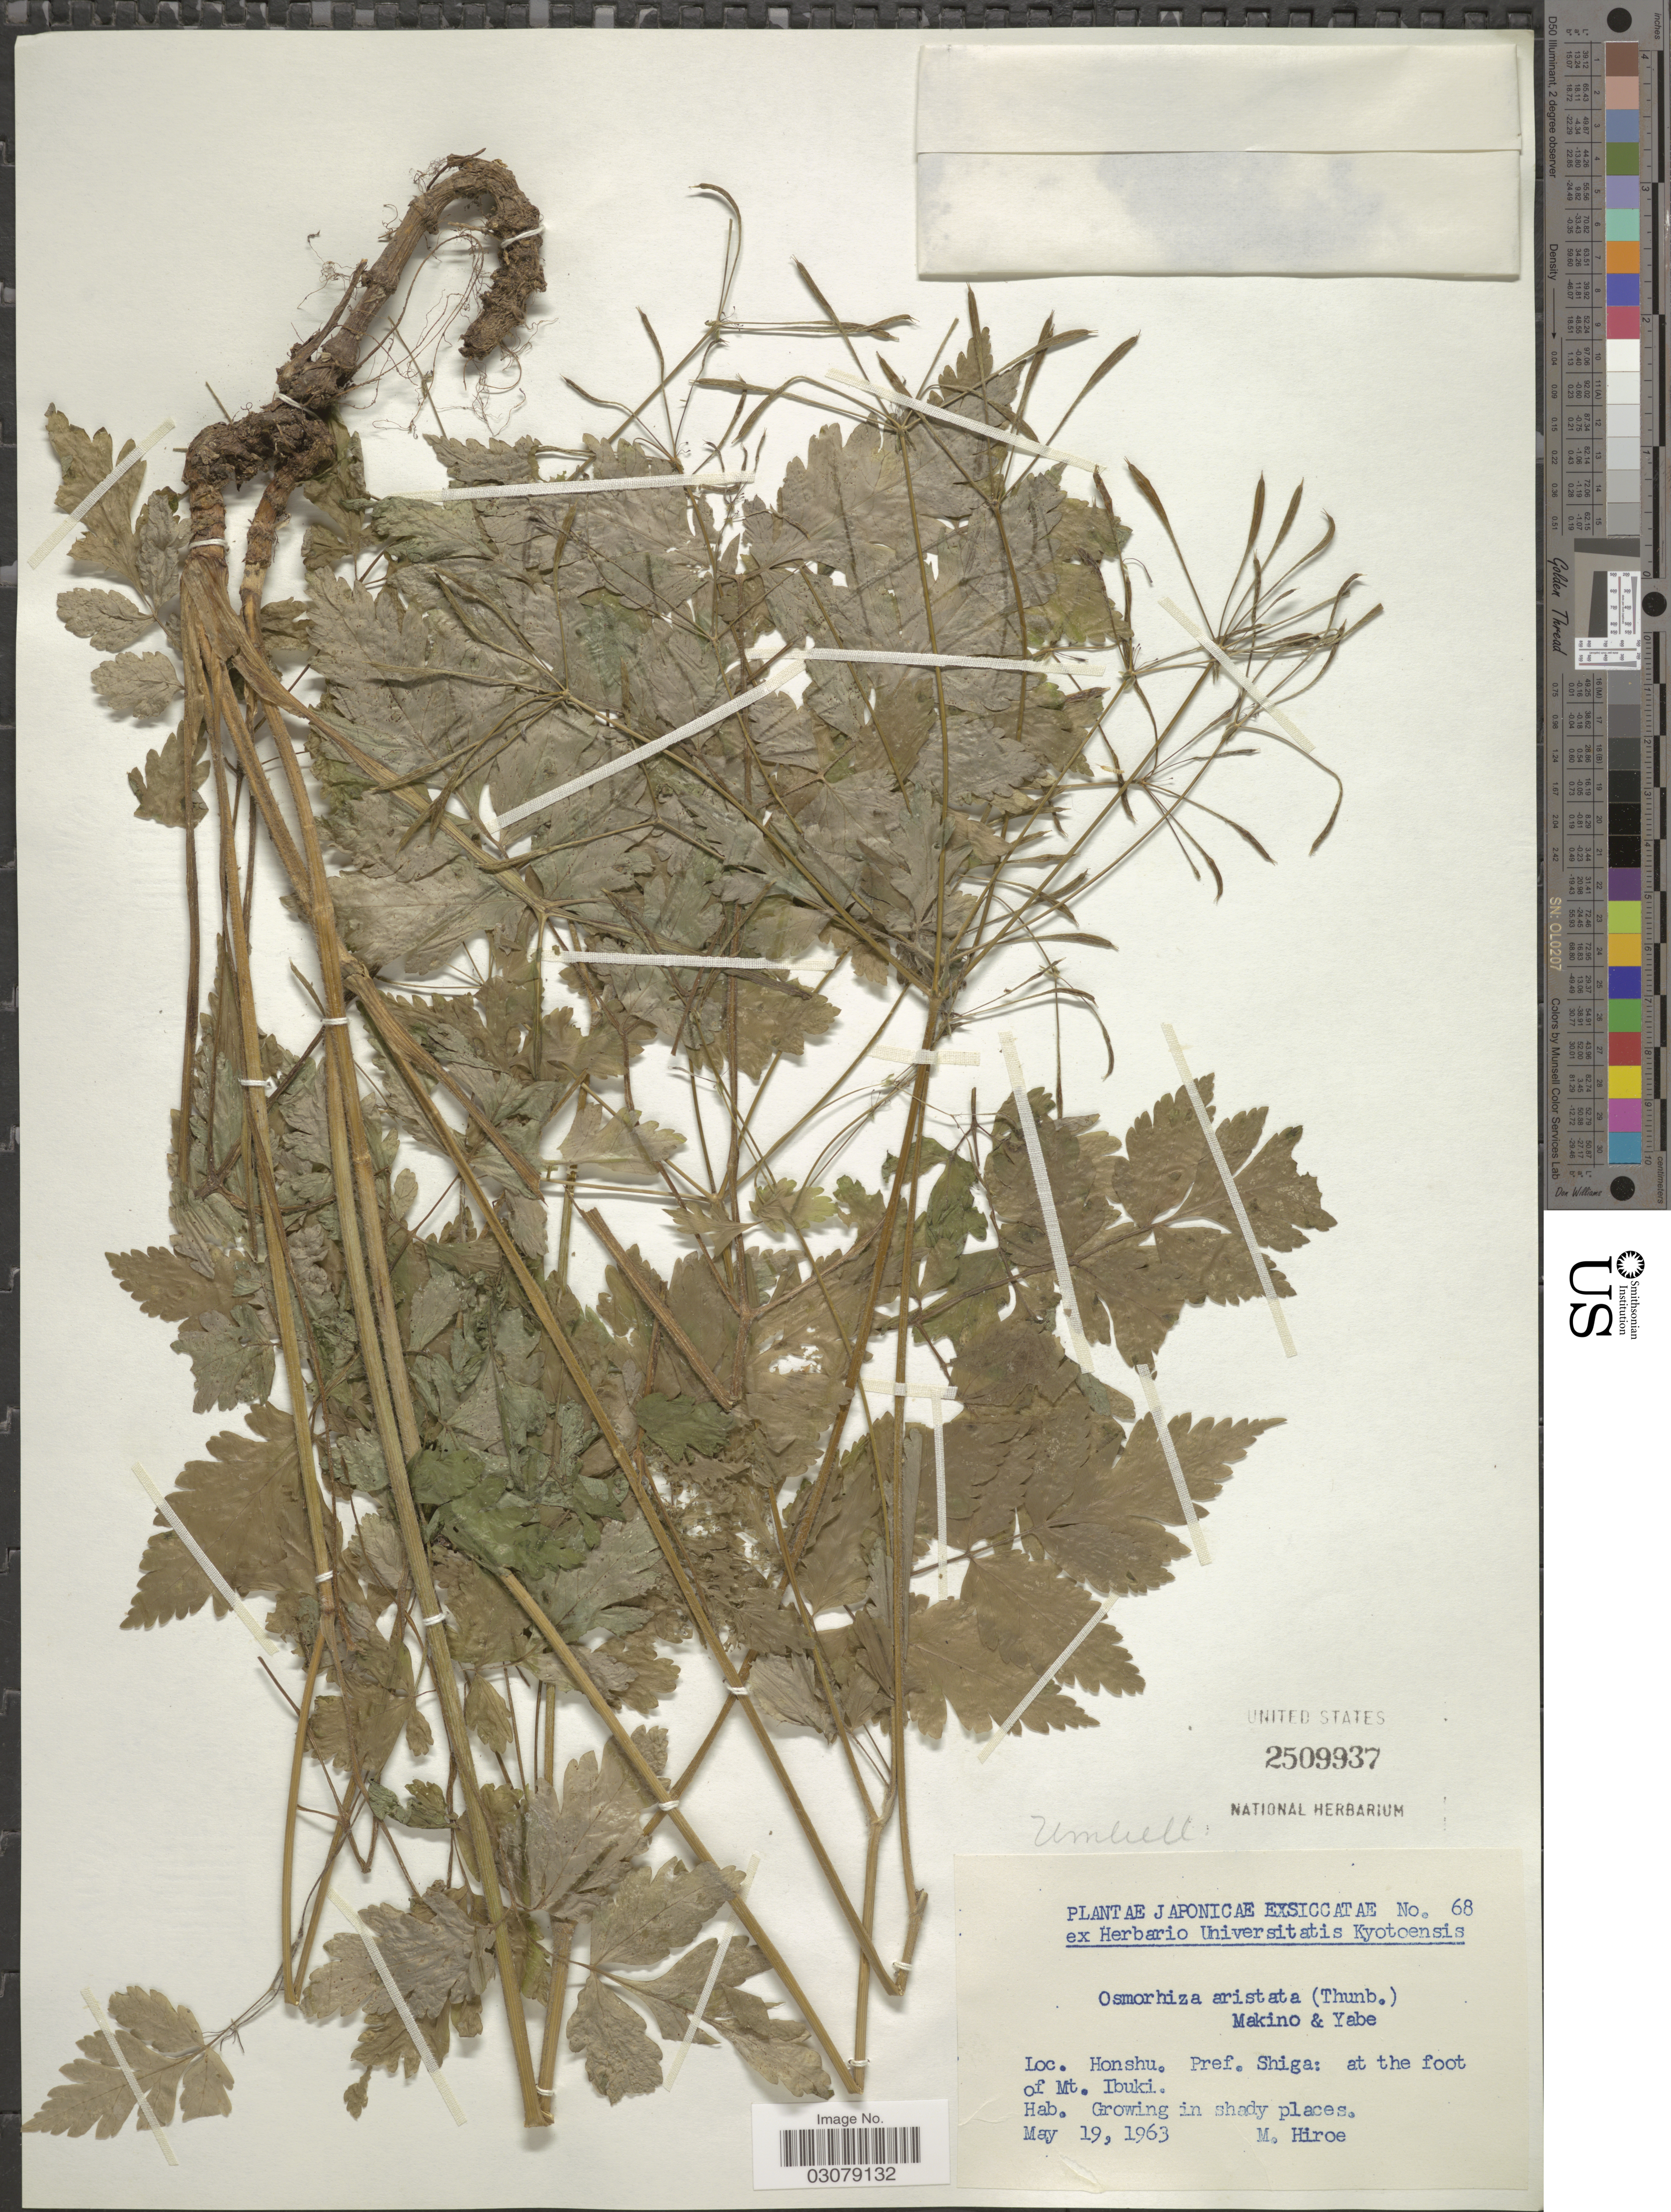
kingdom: Plantae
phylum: Tracheophyta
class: Magnoliopsida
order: Apiales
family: Apiaceae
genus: Osmorhiza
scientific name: Osmorhiza aristata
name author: (Thunb.) Rydb.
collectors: M. Hiroe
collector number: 68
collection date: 1963-05-19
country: Japan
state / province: Siga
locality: Honshu. Pref. Shiga: at the foot of Mt. Ibuki.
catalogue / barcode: US 2509937